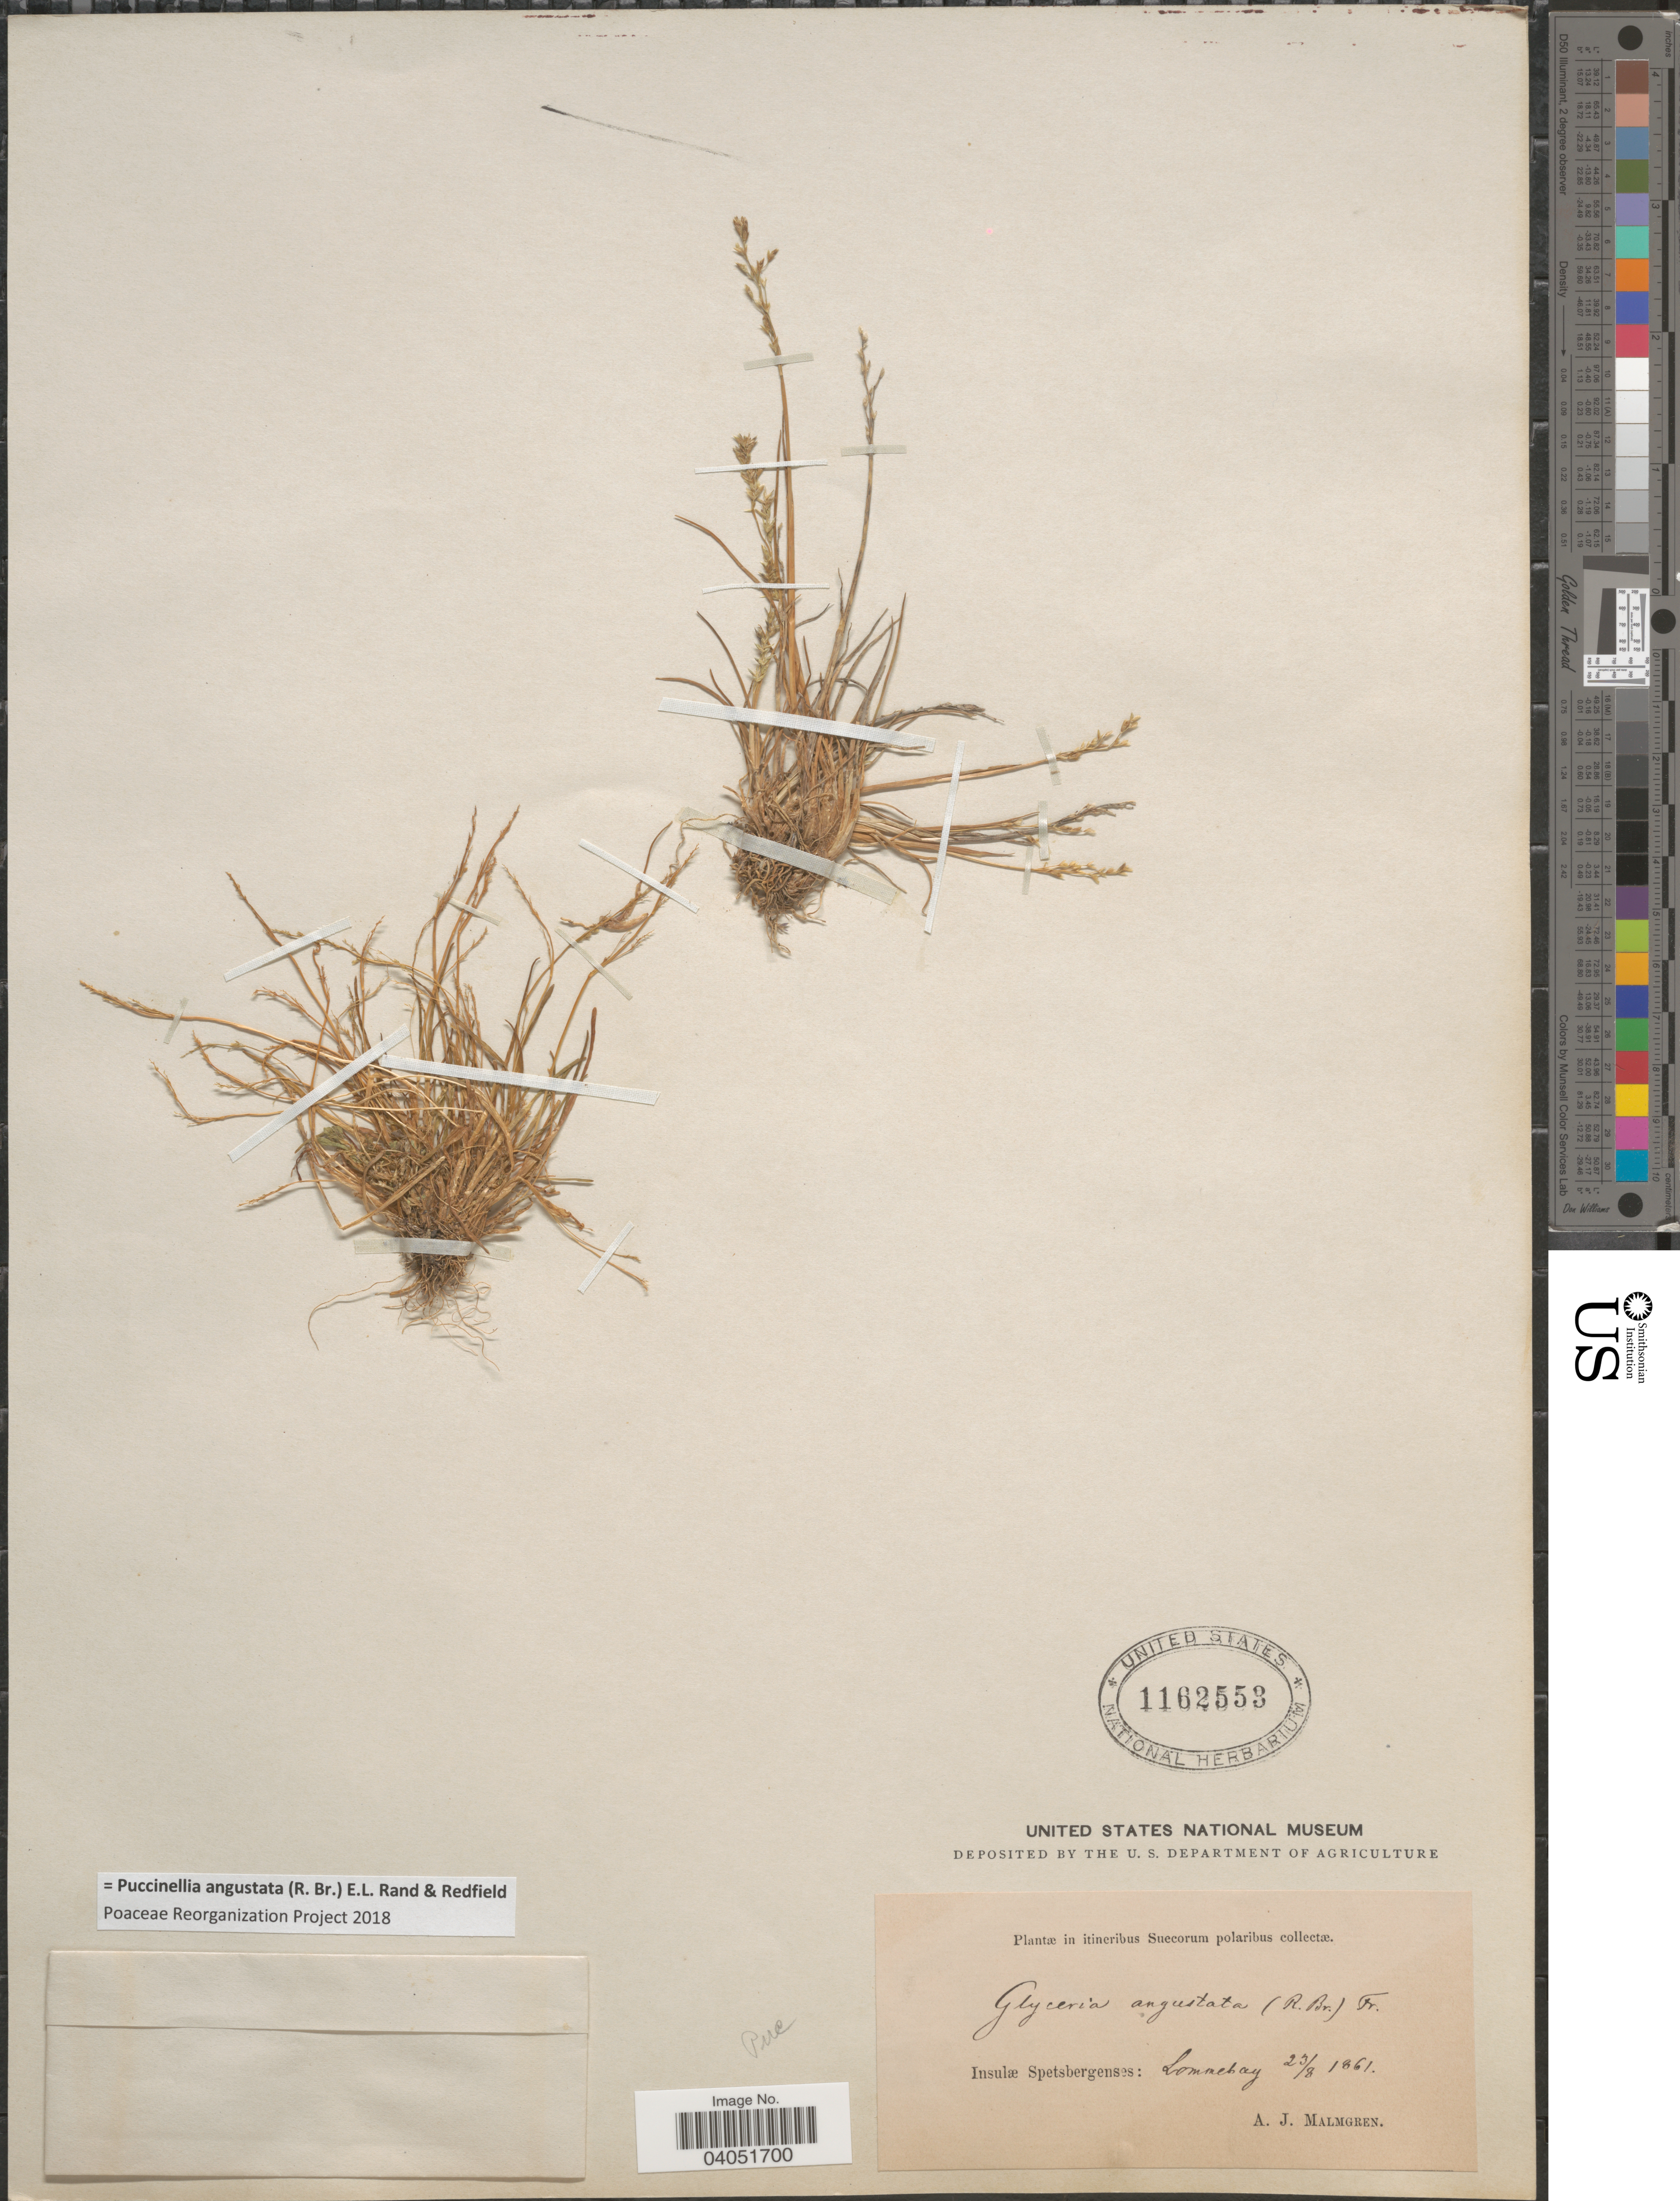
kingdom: Plantae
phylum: Tracheophyta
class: Liliopsida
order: Poales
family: Poaceae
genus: Puccinellia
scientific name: Puccinellia angustata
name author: (R. Br.) Nash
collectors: A. Malmgren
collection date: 1861-08-23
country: Norway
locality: Itineribus Suecorum polaribus. Insulæ Spetsbergenses: Lommebay.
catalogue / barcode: US 1162553